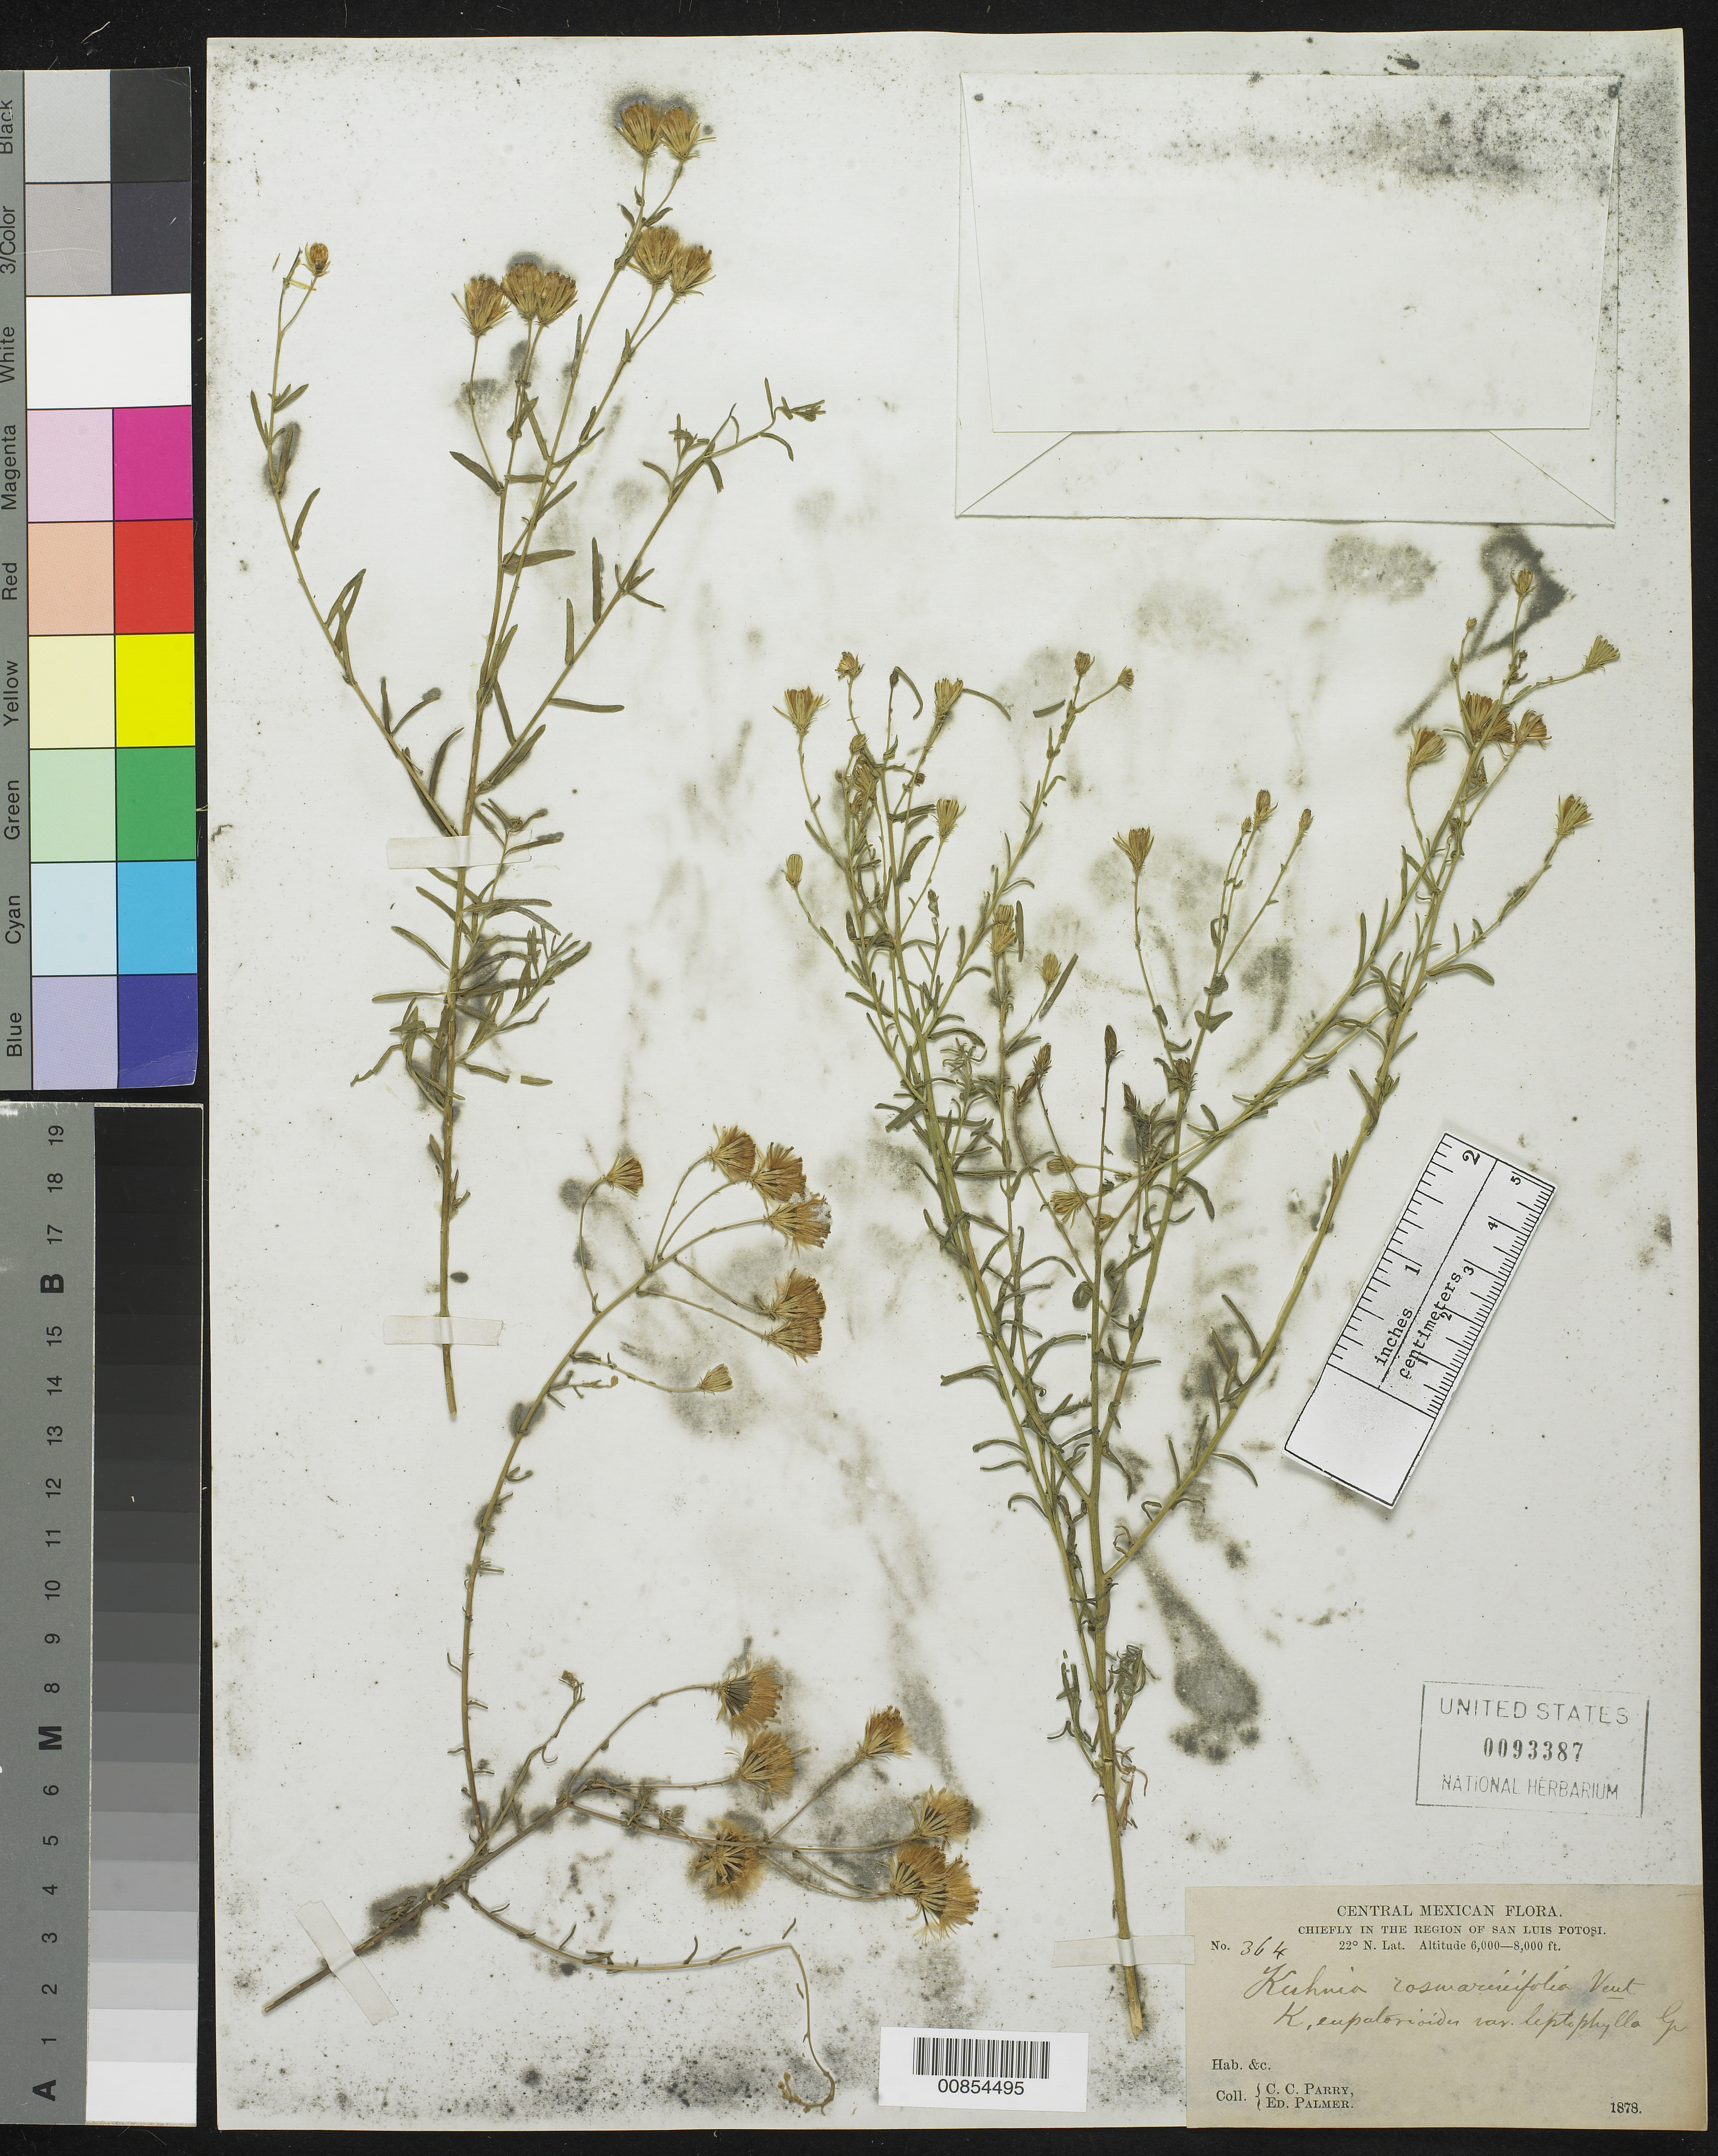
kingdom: Plantae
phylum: Tracheophyta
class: Magnoliopsida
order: Asterales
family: Asteraceae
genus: Brickellia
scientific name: Brickellia rosmarinifolia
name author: (Vent.) W.A. Weber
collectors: C. C. Parry & E. Palmer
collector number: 364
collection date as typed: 1878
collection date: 1878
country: Mexico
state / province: San Luis Potosí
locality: Chiefly in the region of San Luis Potosí.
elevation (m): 1829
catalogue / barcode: US 93387